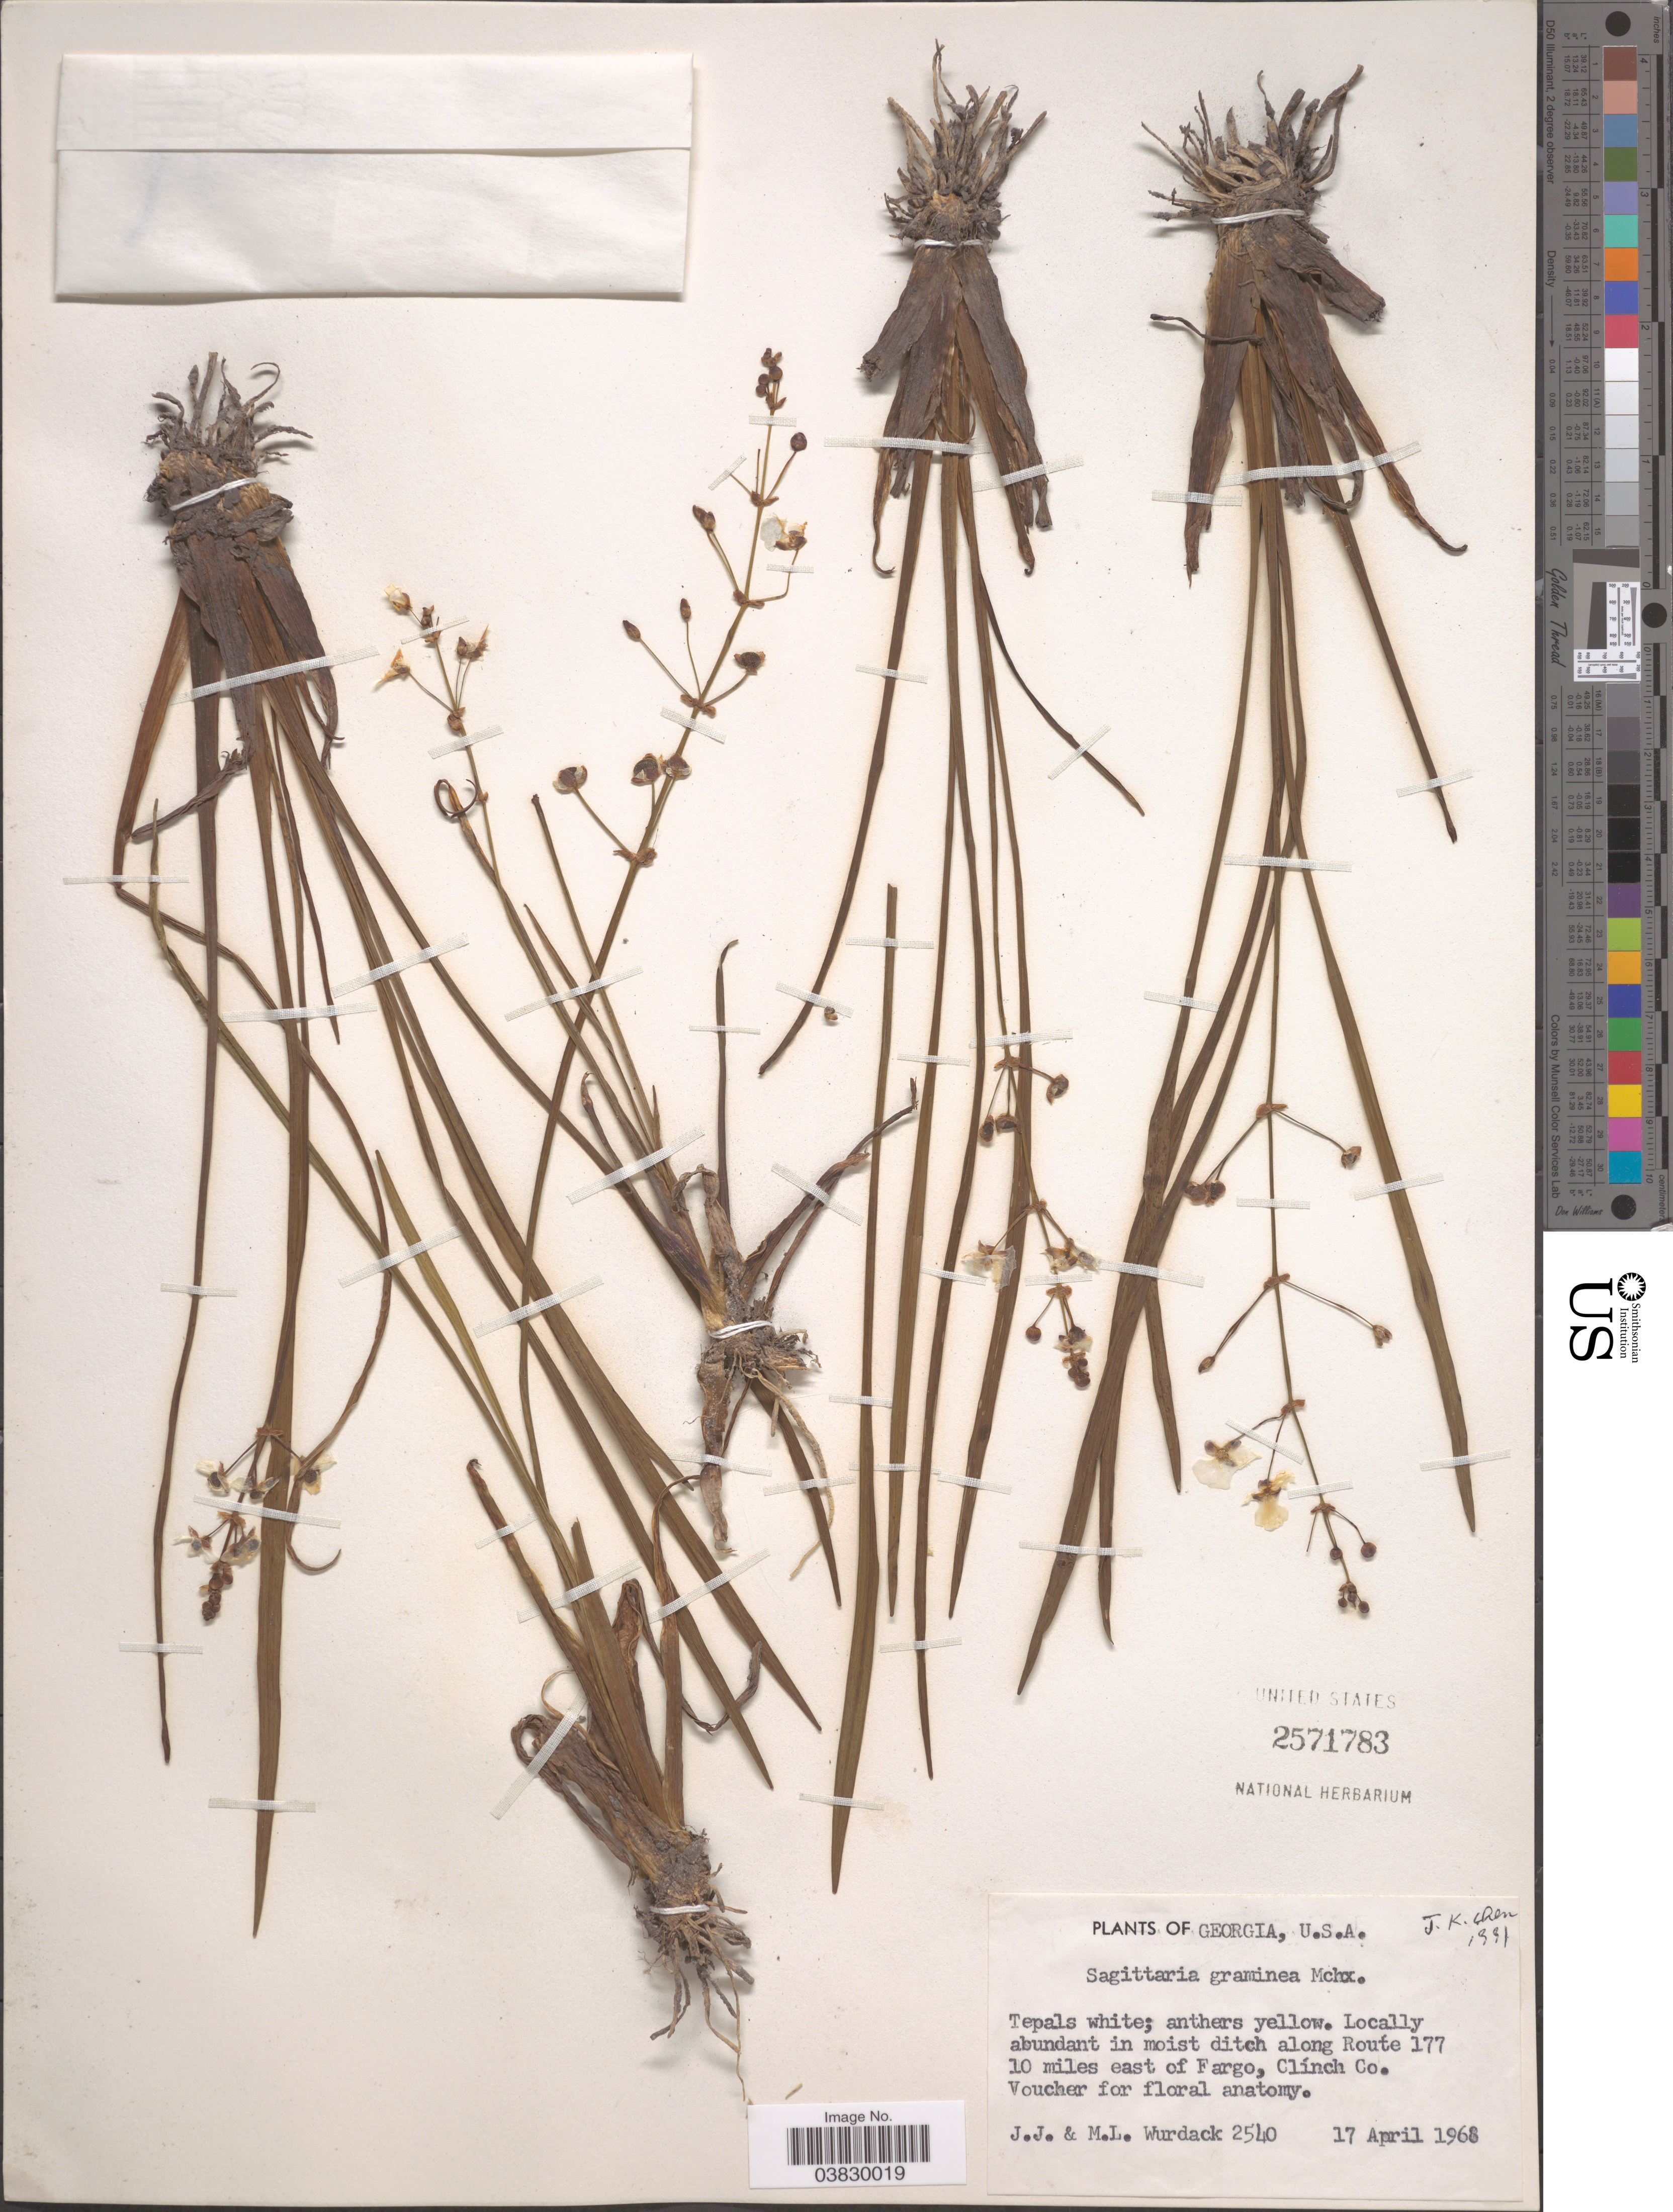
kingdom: Plantae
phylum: Tracheophyta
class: Liliopsida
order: Alismatales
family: Alismataceae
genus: Sagittaria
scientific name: Sagittaria graminea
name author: Michx.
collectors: J. J. Wurdack & M. L. Wurdack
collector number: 2540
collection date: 1968-04-17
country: United States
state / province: Georgia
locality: Locally abundant in moist ditch along Route 177. 10 miles east of Fargo, Clinch Co.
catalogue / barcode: US 2571783